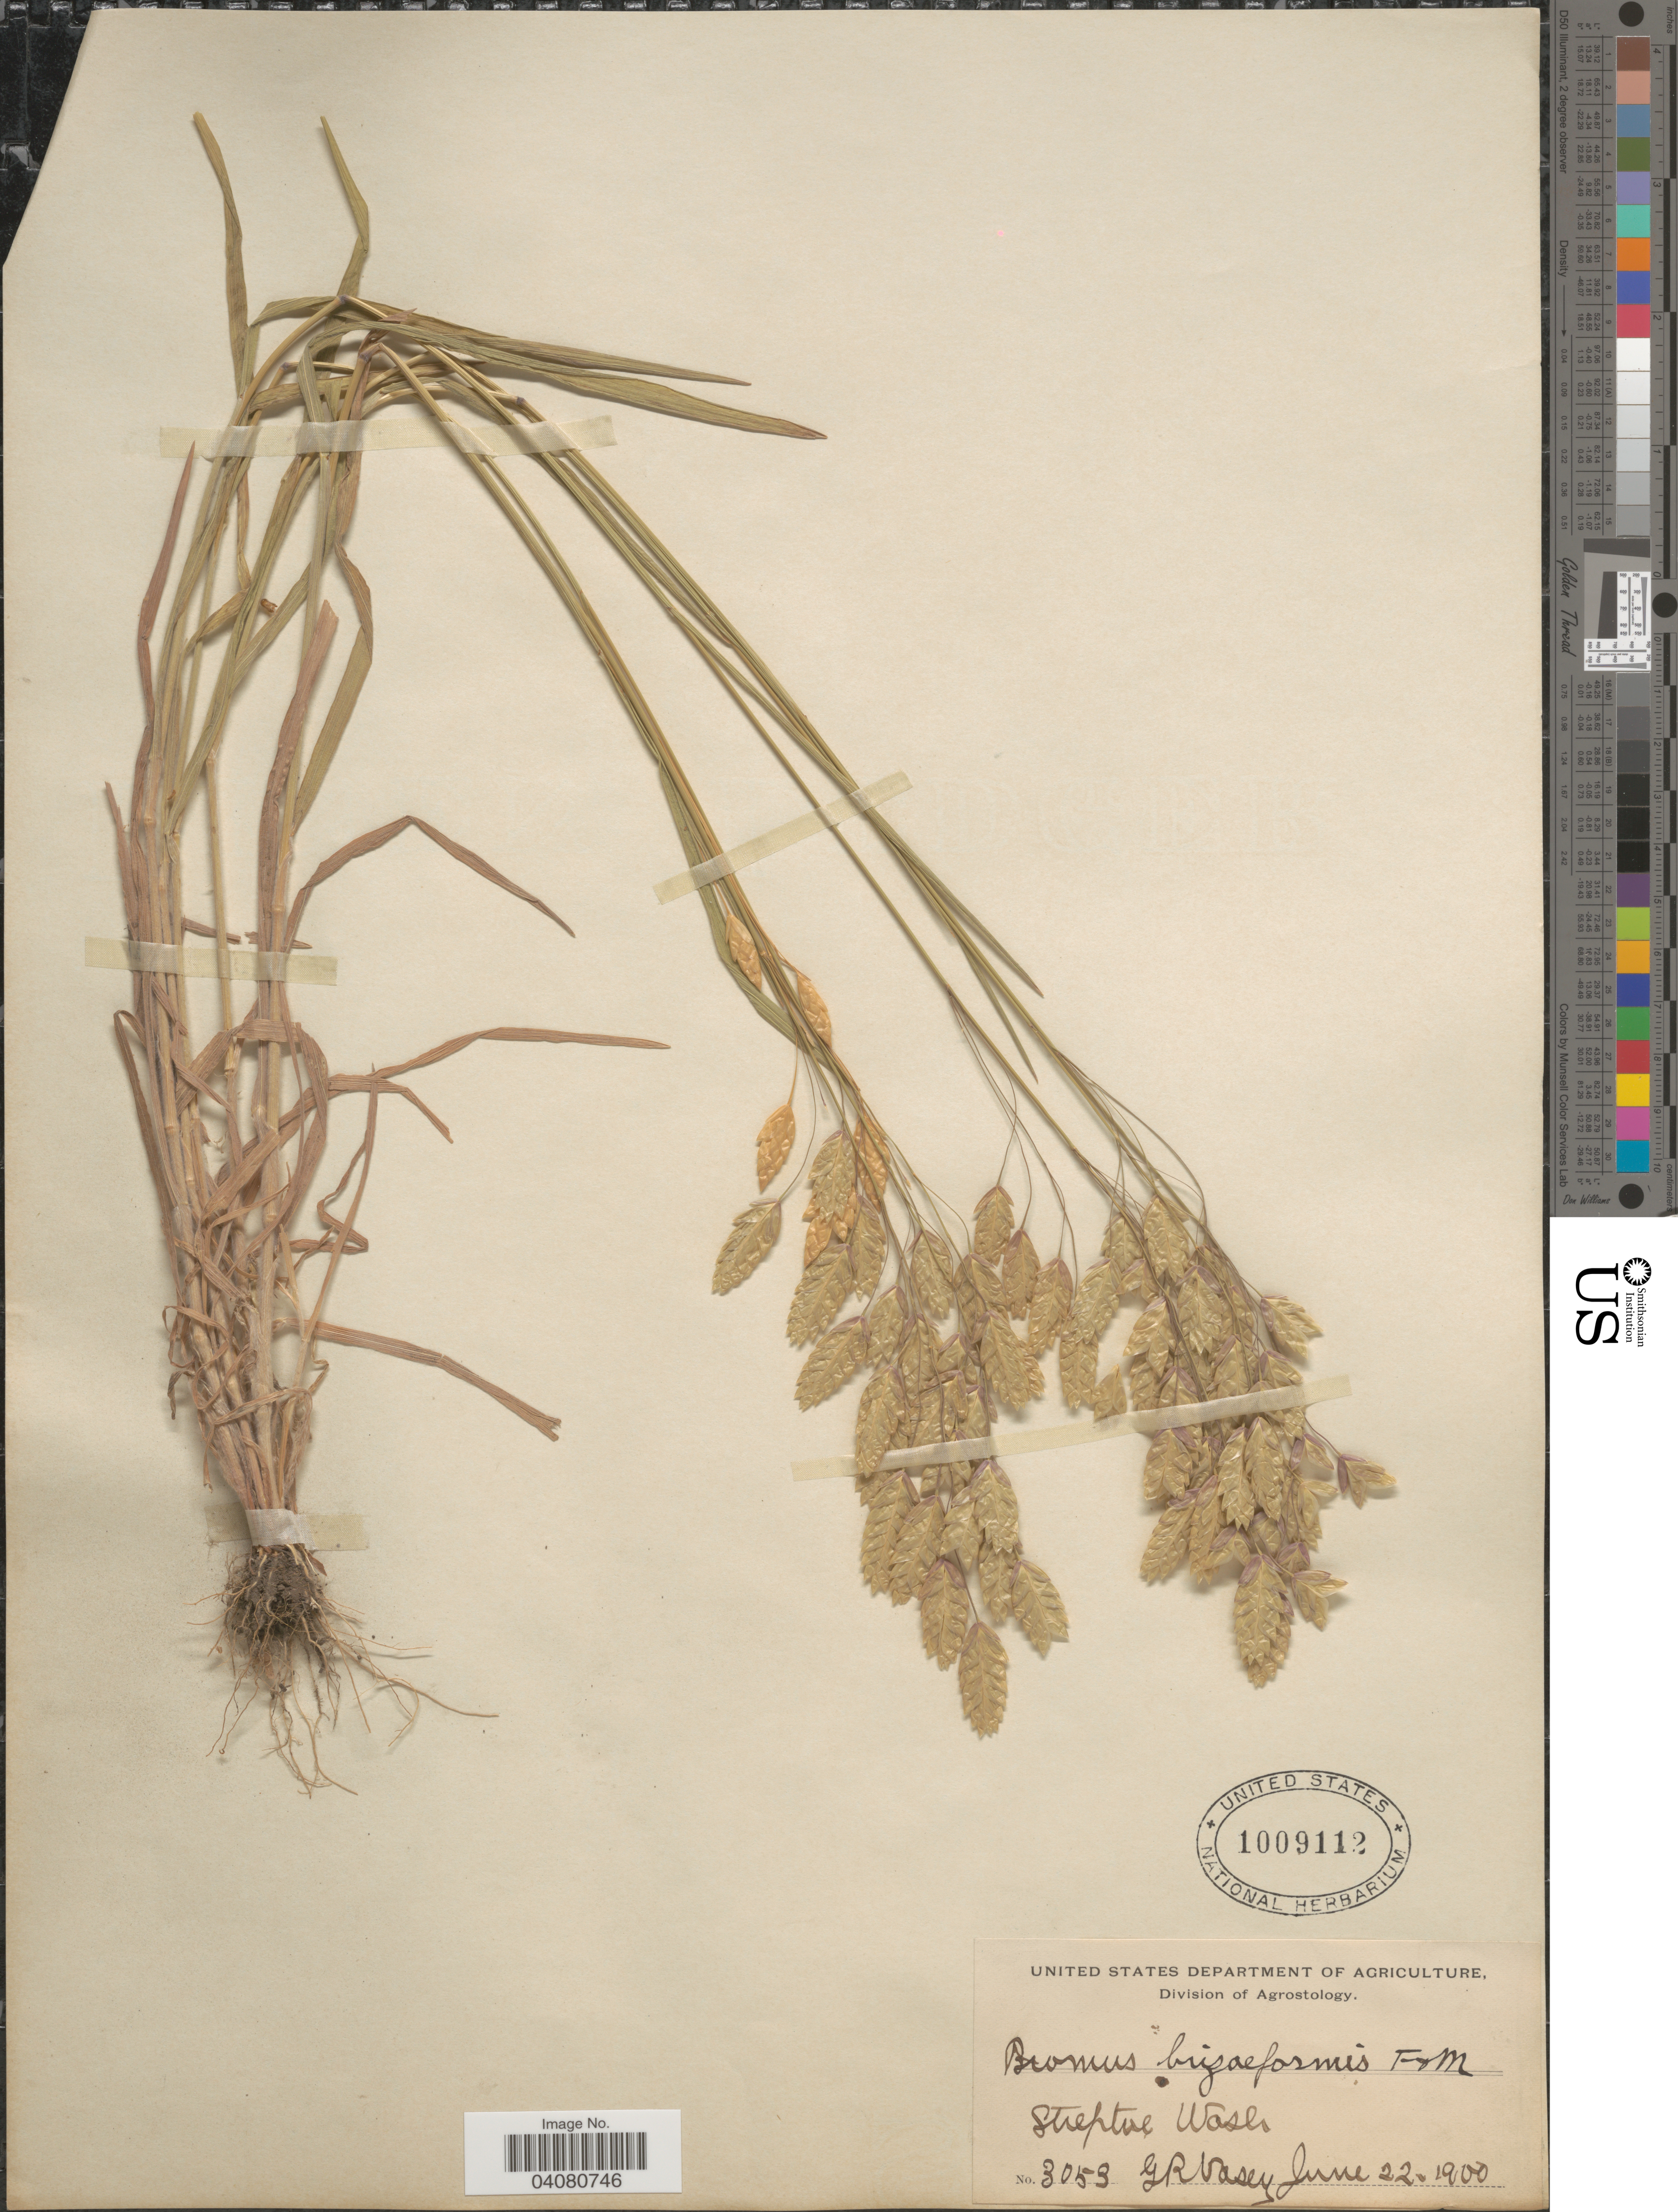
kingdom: Plantae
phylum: Tracheophyta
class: Liliopsida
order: Poales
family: Poaceae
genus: Bromus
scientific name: Bromus briziformis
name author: Fisch. & C.A. Mey.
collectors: G. R. Vasey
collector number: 3053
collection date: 1900-06-22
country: United States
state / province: Washington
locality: Streptoe.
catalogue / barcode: US 1009112